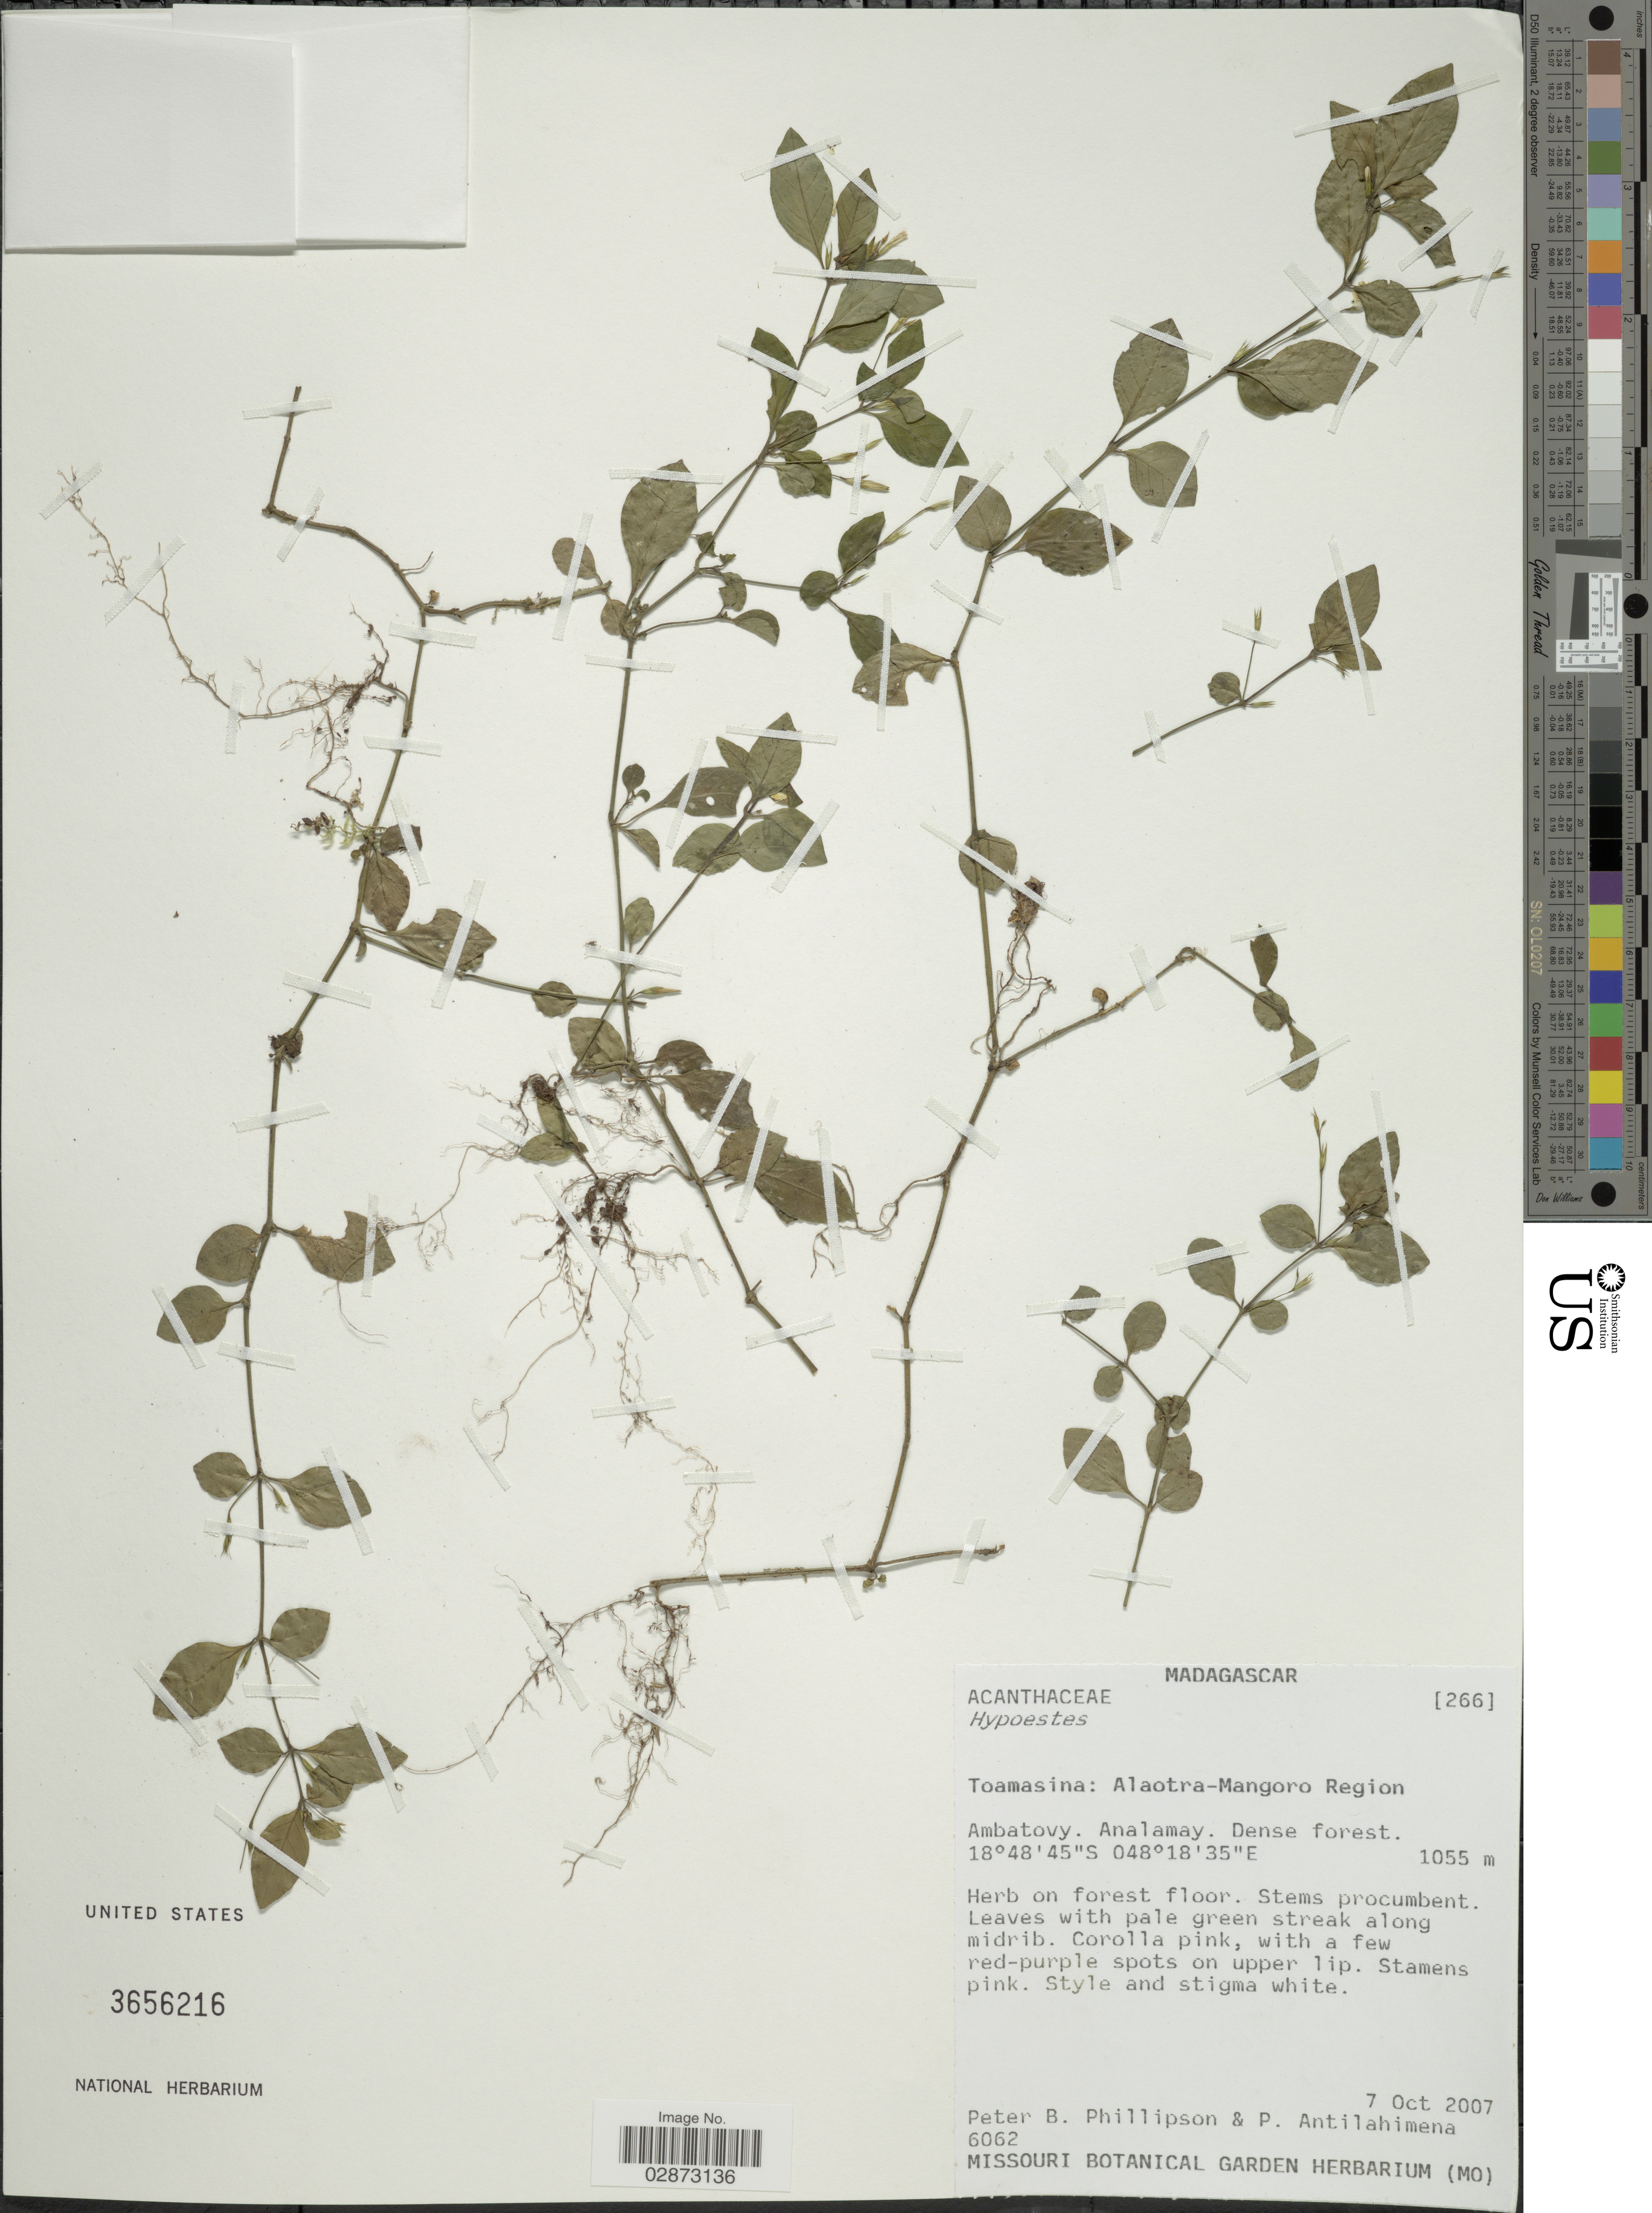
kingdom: Plantae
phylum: Tracheophyta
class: Magnoliopsida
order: Lamiales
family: Acanthaceae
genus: Hypoestes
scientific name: Hypoestes sp.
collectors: P. B. Phillipson & P. Antilahimena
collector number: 6062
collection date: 2007-10-07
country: Madagascar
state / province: Alaotra Mangoro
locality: Alaotra-Mangoro Region. Ambatovy. Analamay.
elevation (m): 1055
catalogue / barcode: US 3656216